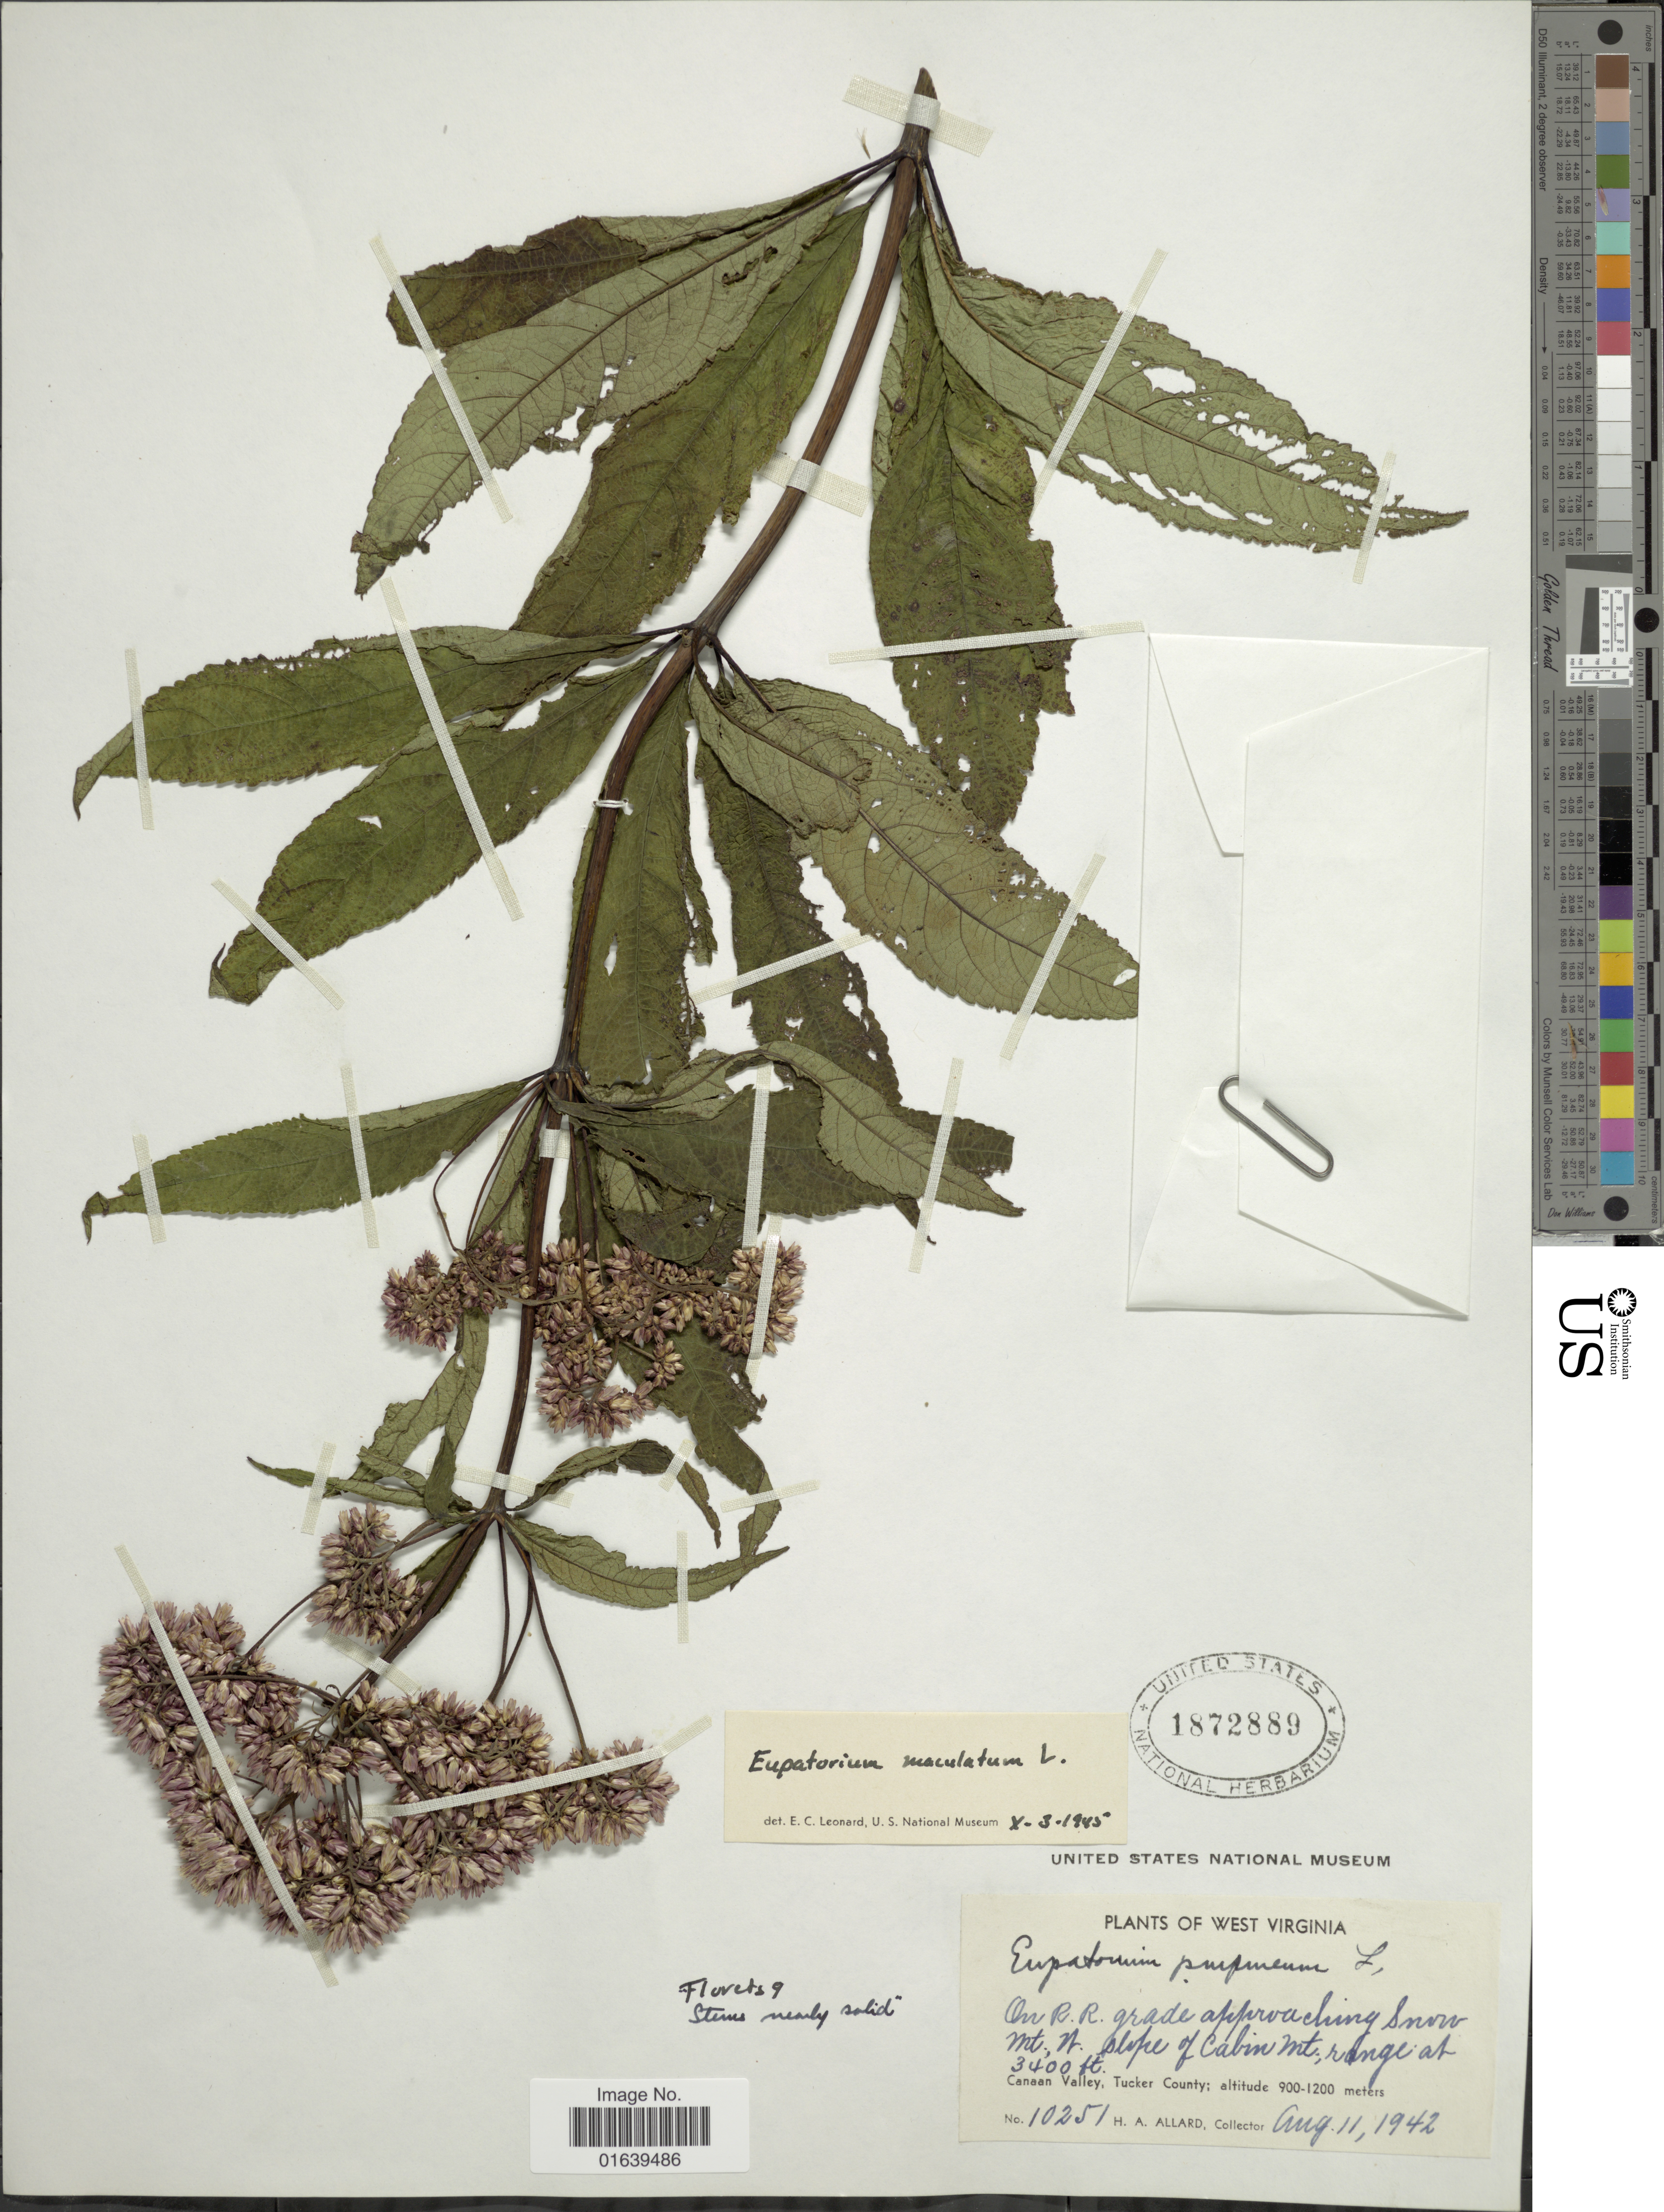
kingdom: Plantae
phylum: Tracheophyta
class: Magnoliopsida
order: Asterales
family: Asteraceae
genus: Eupatorium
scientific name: Eupatorium maculatum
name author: L.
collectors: H. A. Allard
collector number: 10251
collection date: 1942-08-11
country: United States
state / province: West Virginia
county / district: Tucker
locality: On R.R. grade approaching Snow Mt. N. slope of Cabin Mt., Canaan Valley, Tucker County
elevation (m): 900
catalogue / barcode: US 1872889